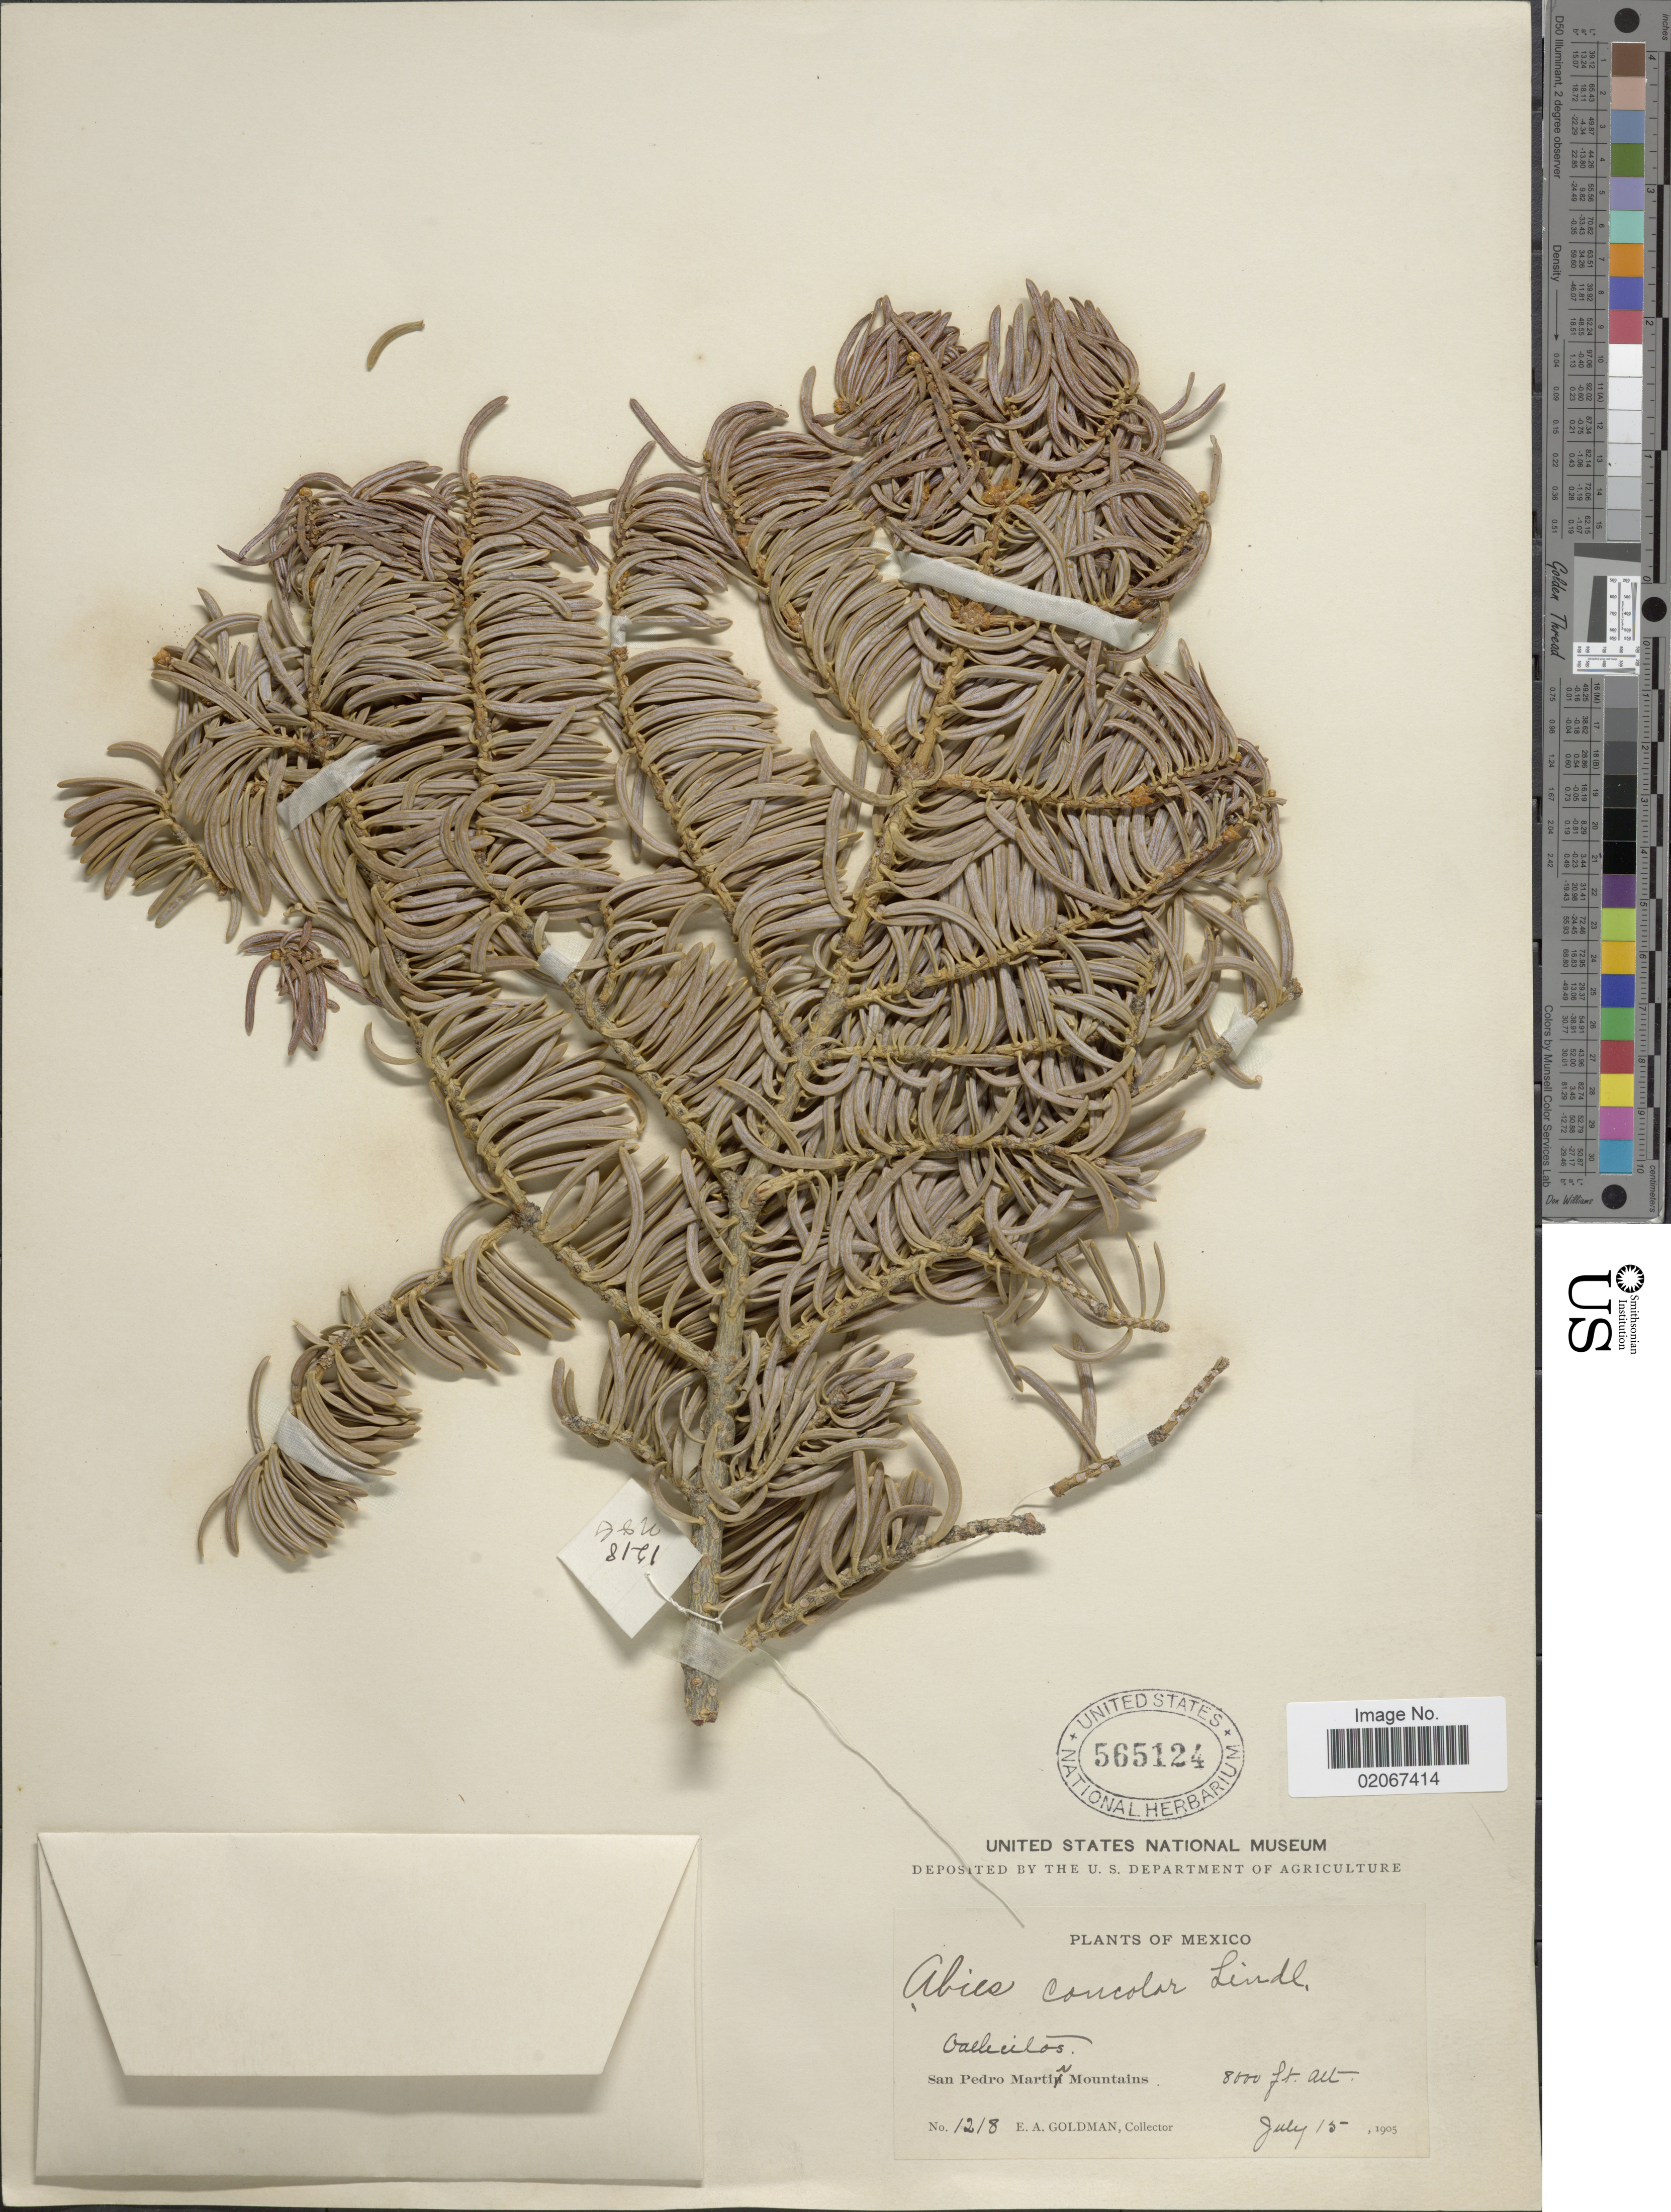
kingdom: Plantae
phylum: Tracheophyta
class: Pinopsida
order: Pinales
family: Pinaceae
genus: Abies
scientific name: Abies concolor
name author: (Gordon & Glend.) Lindl. ex Hildebr.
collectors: E. A. Goldman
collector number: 1218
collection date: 1905-07-15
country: Mexico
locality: San Pedro Martin Mountains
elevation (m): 2438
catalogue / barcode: US 565124